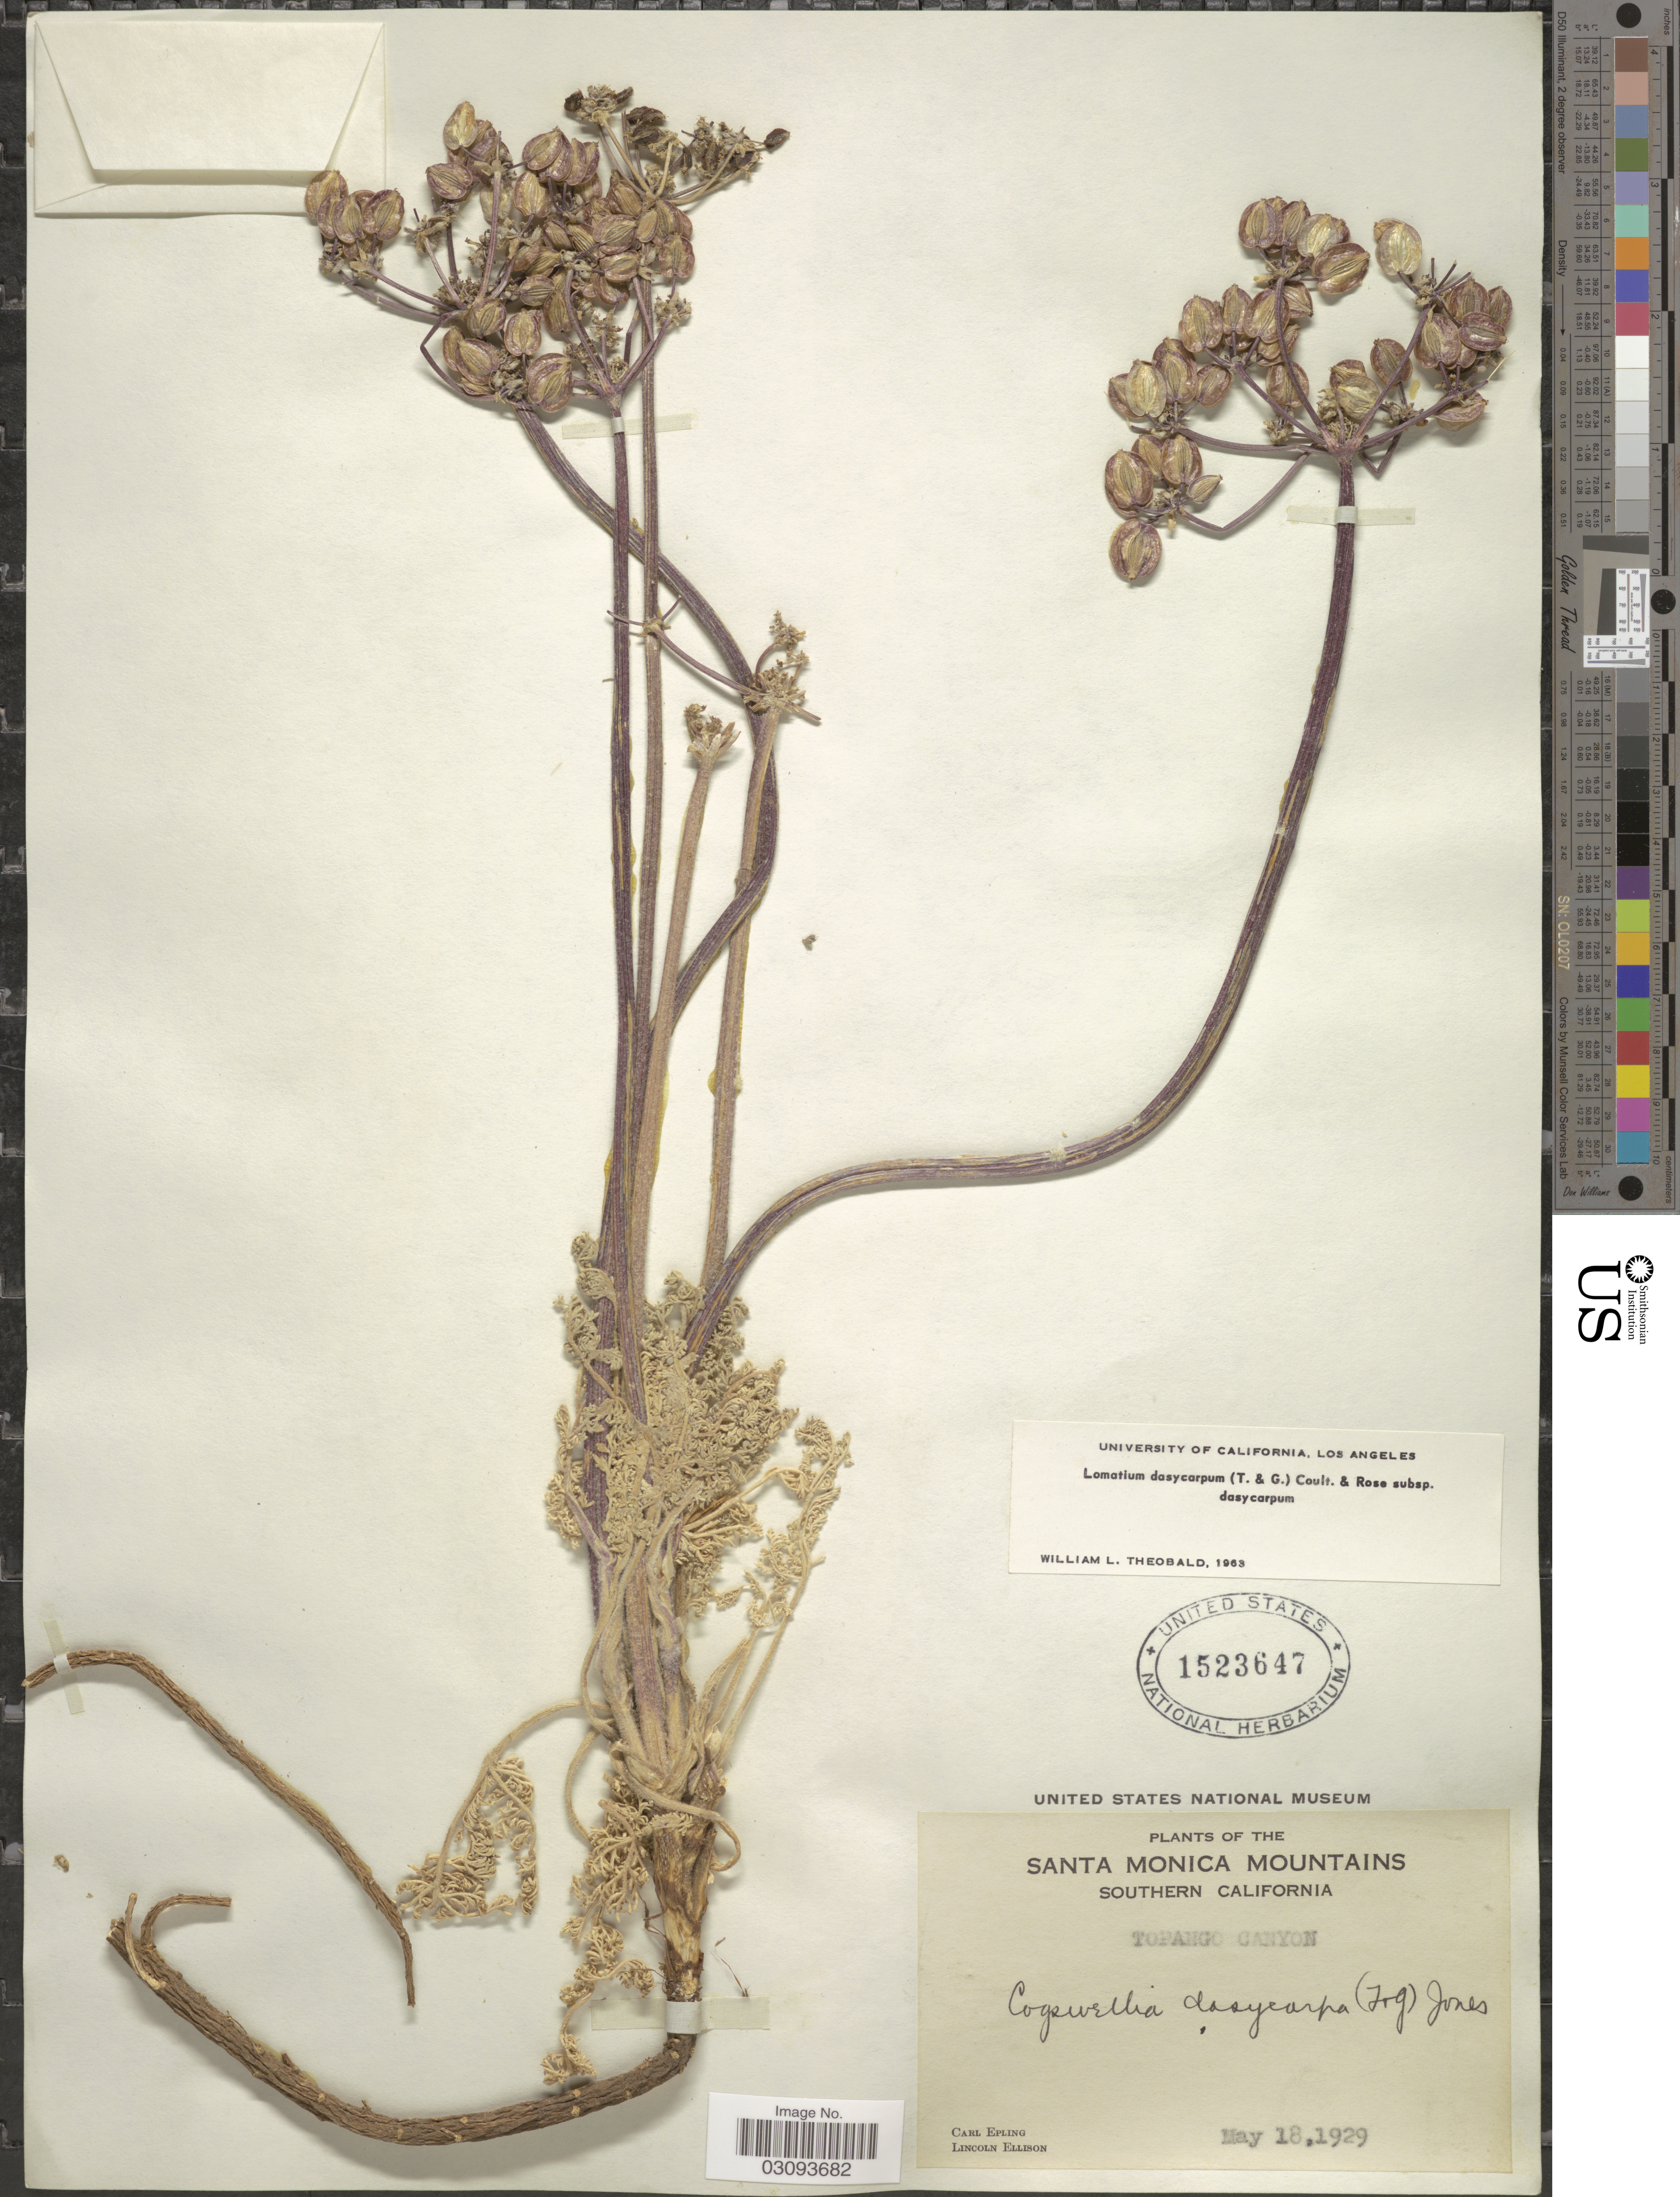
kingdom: Plantae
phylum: Tracheophyta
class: Magnoliopsida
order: Apiales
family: Apiaceae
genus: Lomatium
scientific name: Lomatium dasycarpum subsp. dasycarpum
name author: (Torr.) J.M. Coult. & Rose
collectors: C. C. Epling & L. Ellison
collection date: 1929-05-18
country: United States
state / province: California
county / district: Los Angeles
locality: Santa Monica Mountains. Southern California. Topango Canyon.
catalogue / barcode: US 1523647